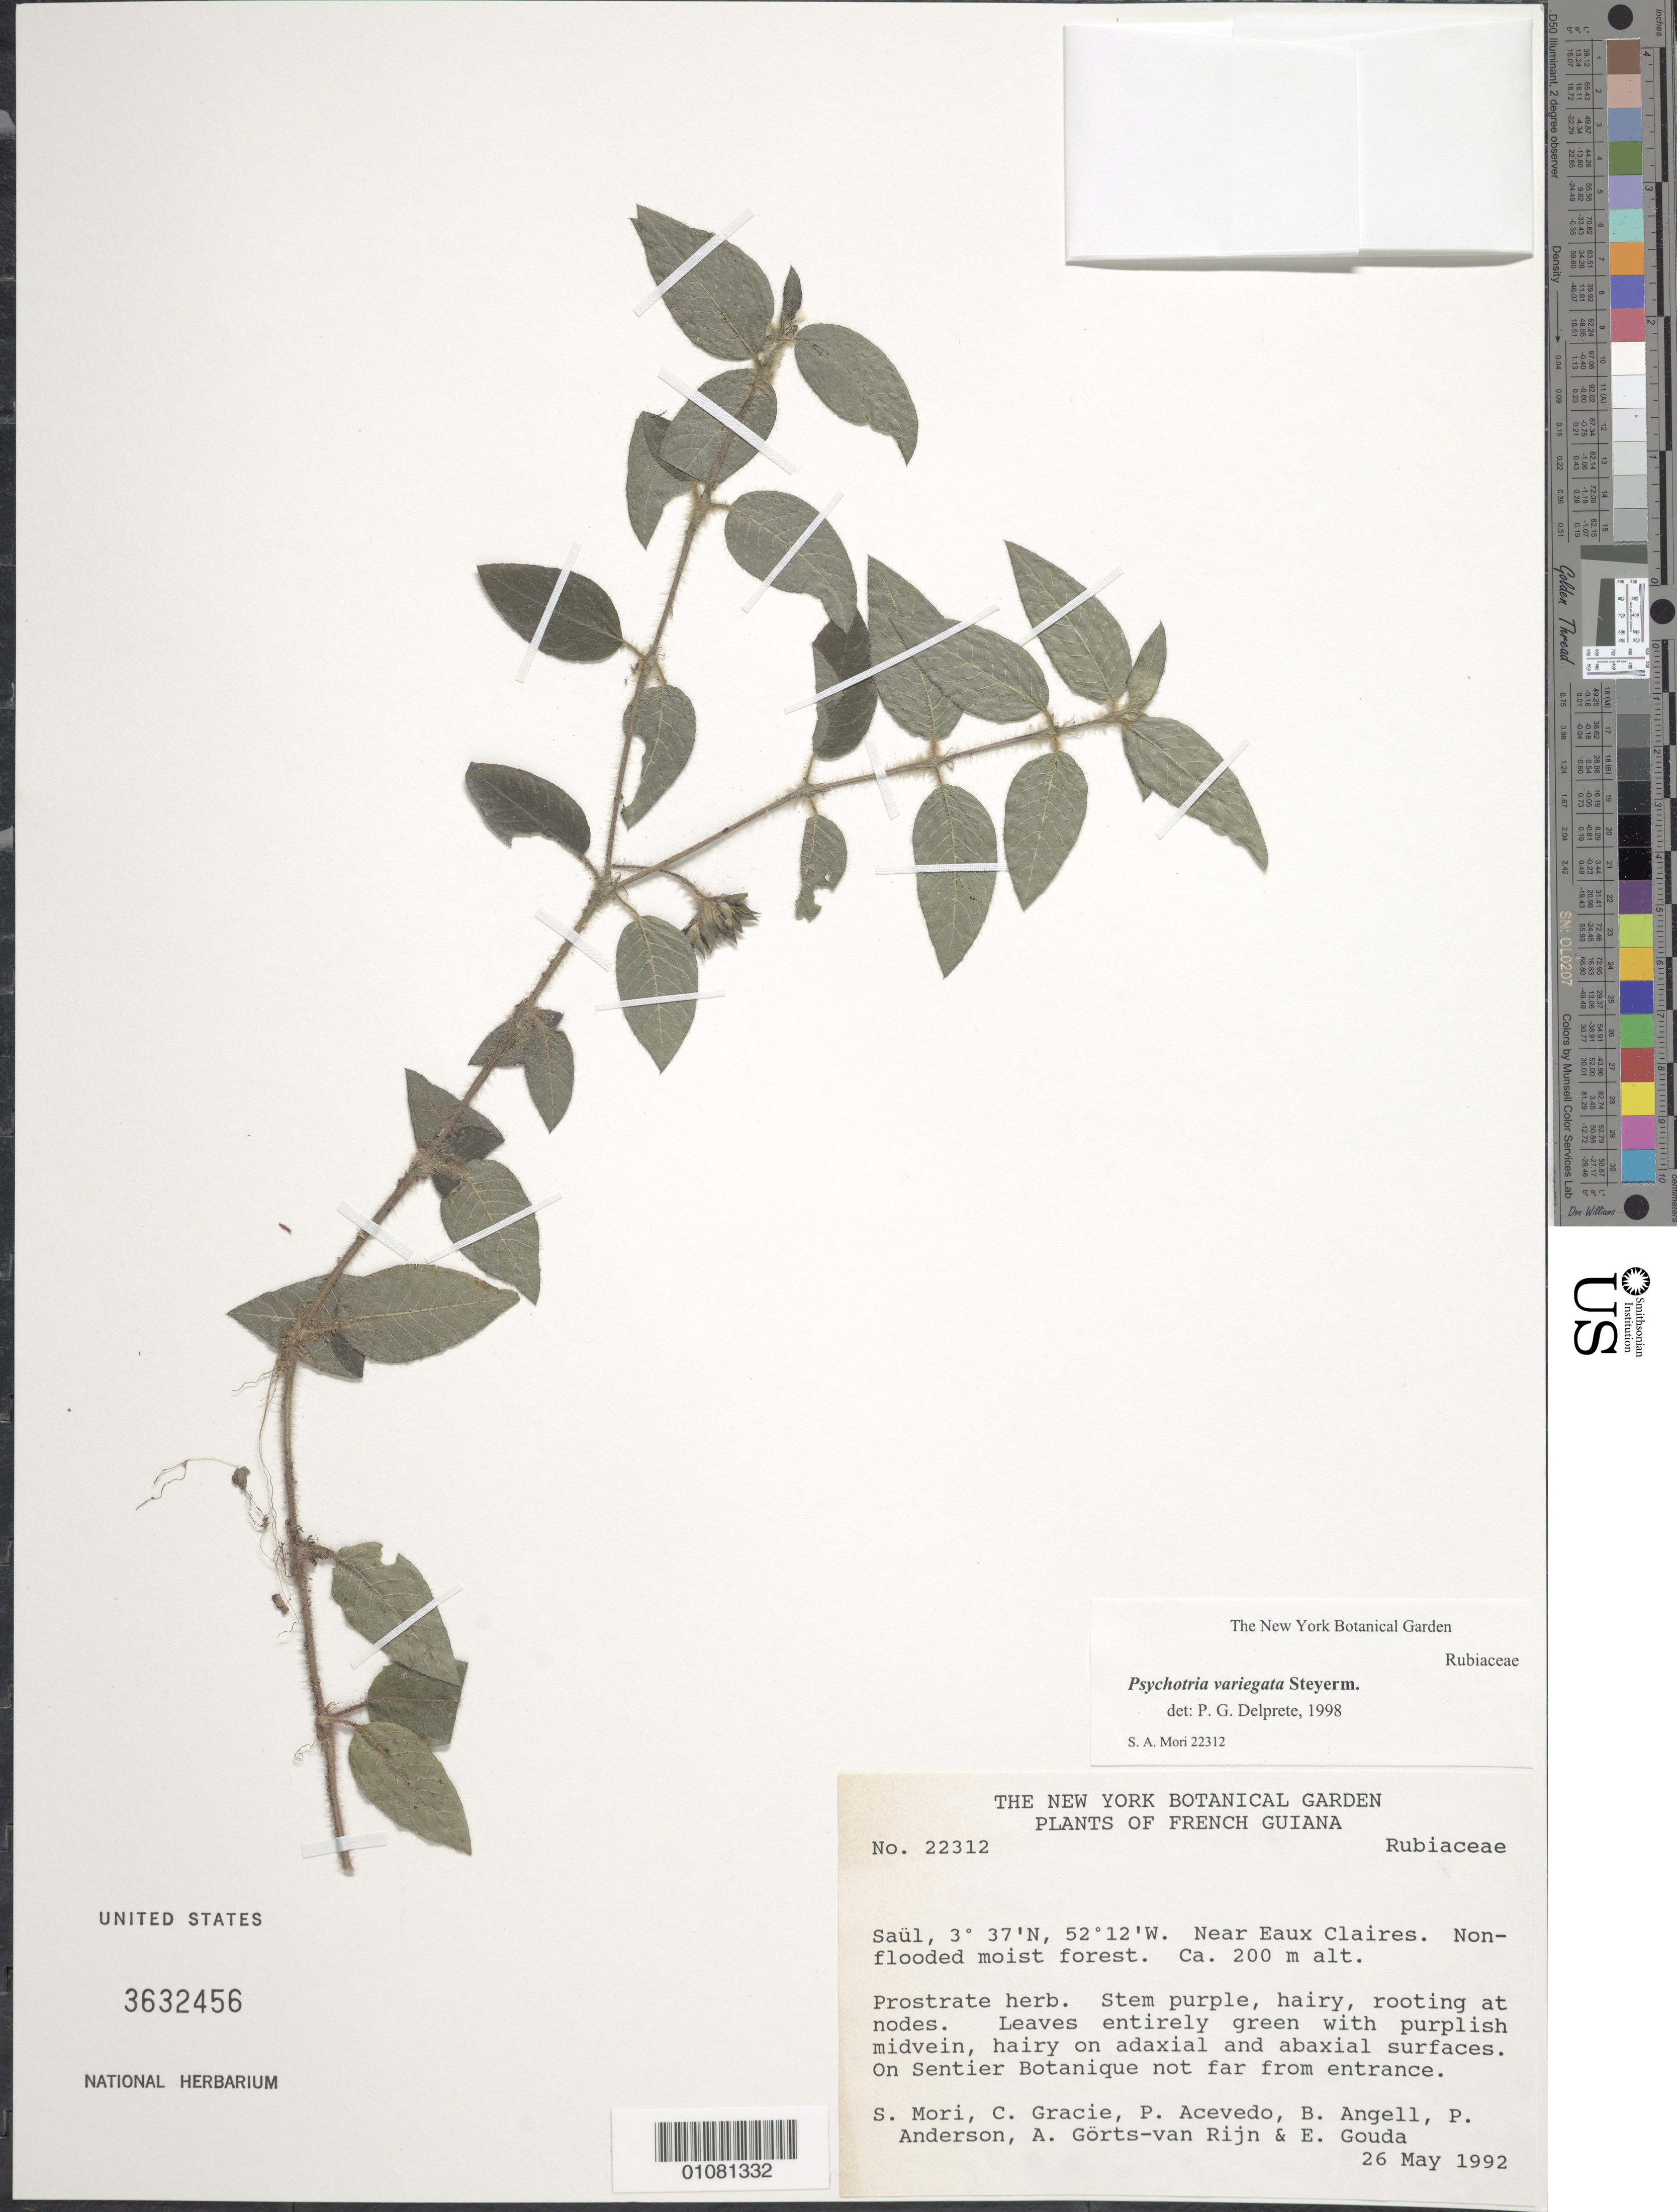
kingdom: Plantae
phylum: Tracheophyta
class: Magnoliopsida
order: Gentianales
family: Rubiaceae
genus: Palicourea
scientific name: Palicourea debilis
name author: (Müll. Arg.) Delprete & J.H. Kirkbr.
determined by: Kirkbride, J. H., Jr.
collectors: S. Mori, C. A. Gracie, P. Acevedo-Rodr., Bobbi Angell, P. Anderson, A. .R. A. Görts-van Rijn & E. J. Gouda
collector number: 22312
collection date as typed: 26-May-92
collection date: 1992-05-26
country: French Guiana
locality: Saül, near Eaux Claires. On Sentier Botanique not far from entrance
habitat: Non-flooded moist forest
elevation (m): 200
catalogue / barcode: US 3632456